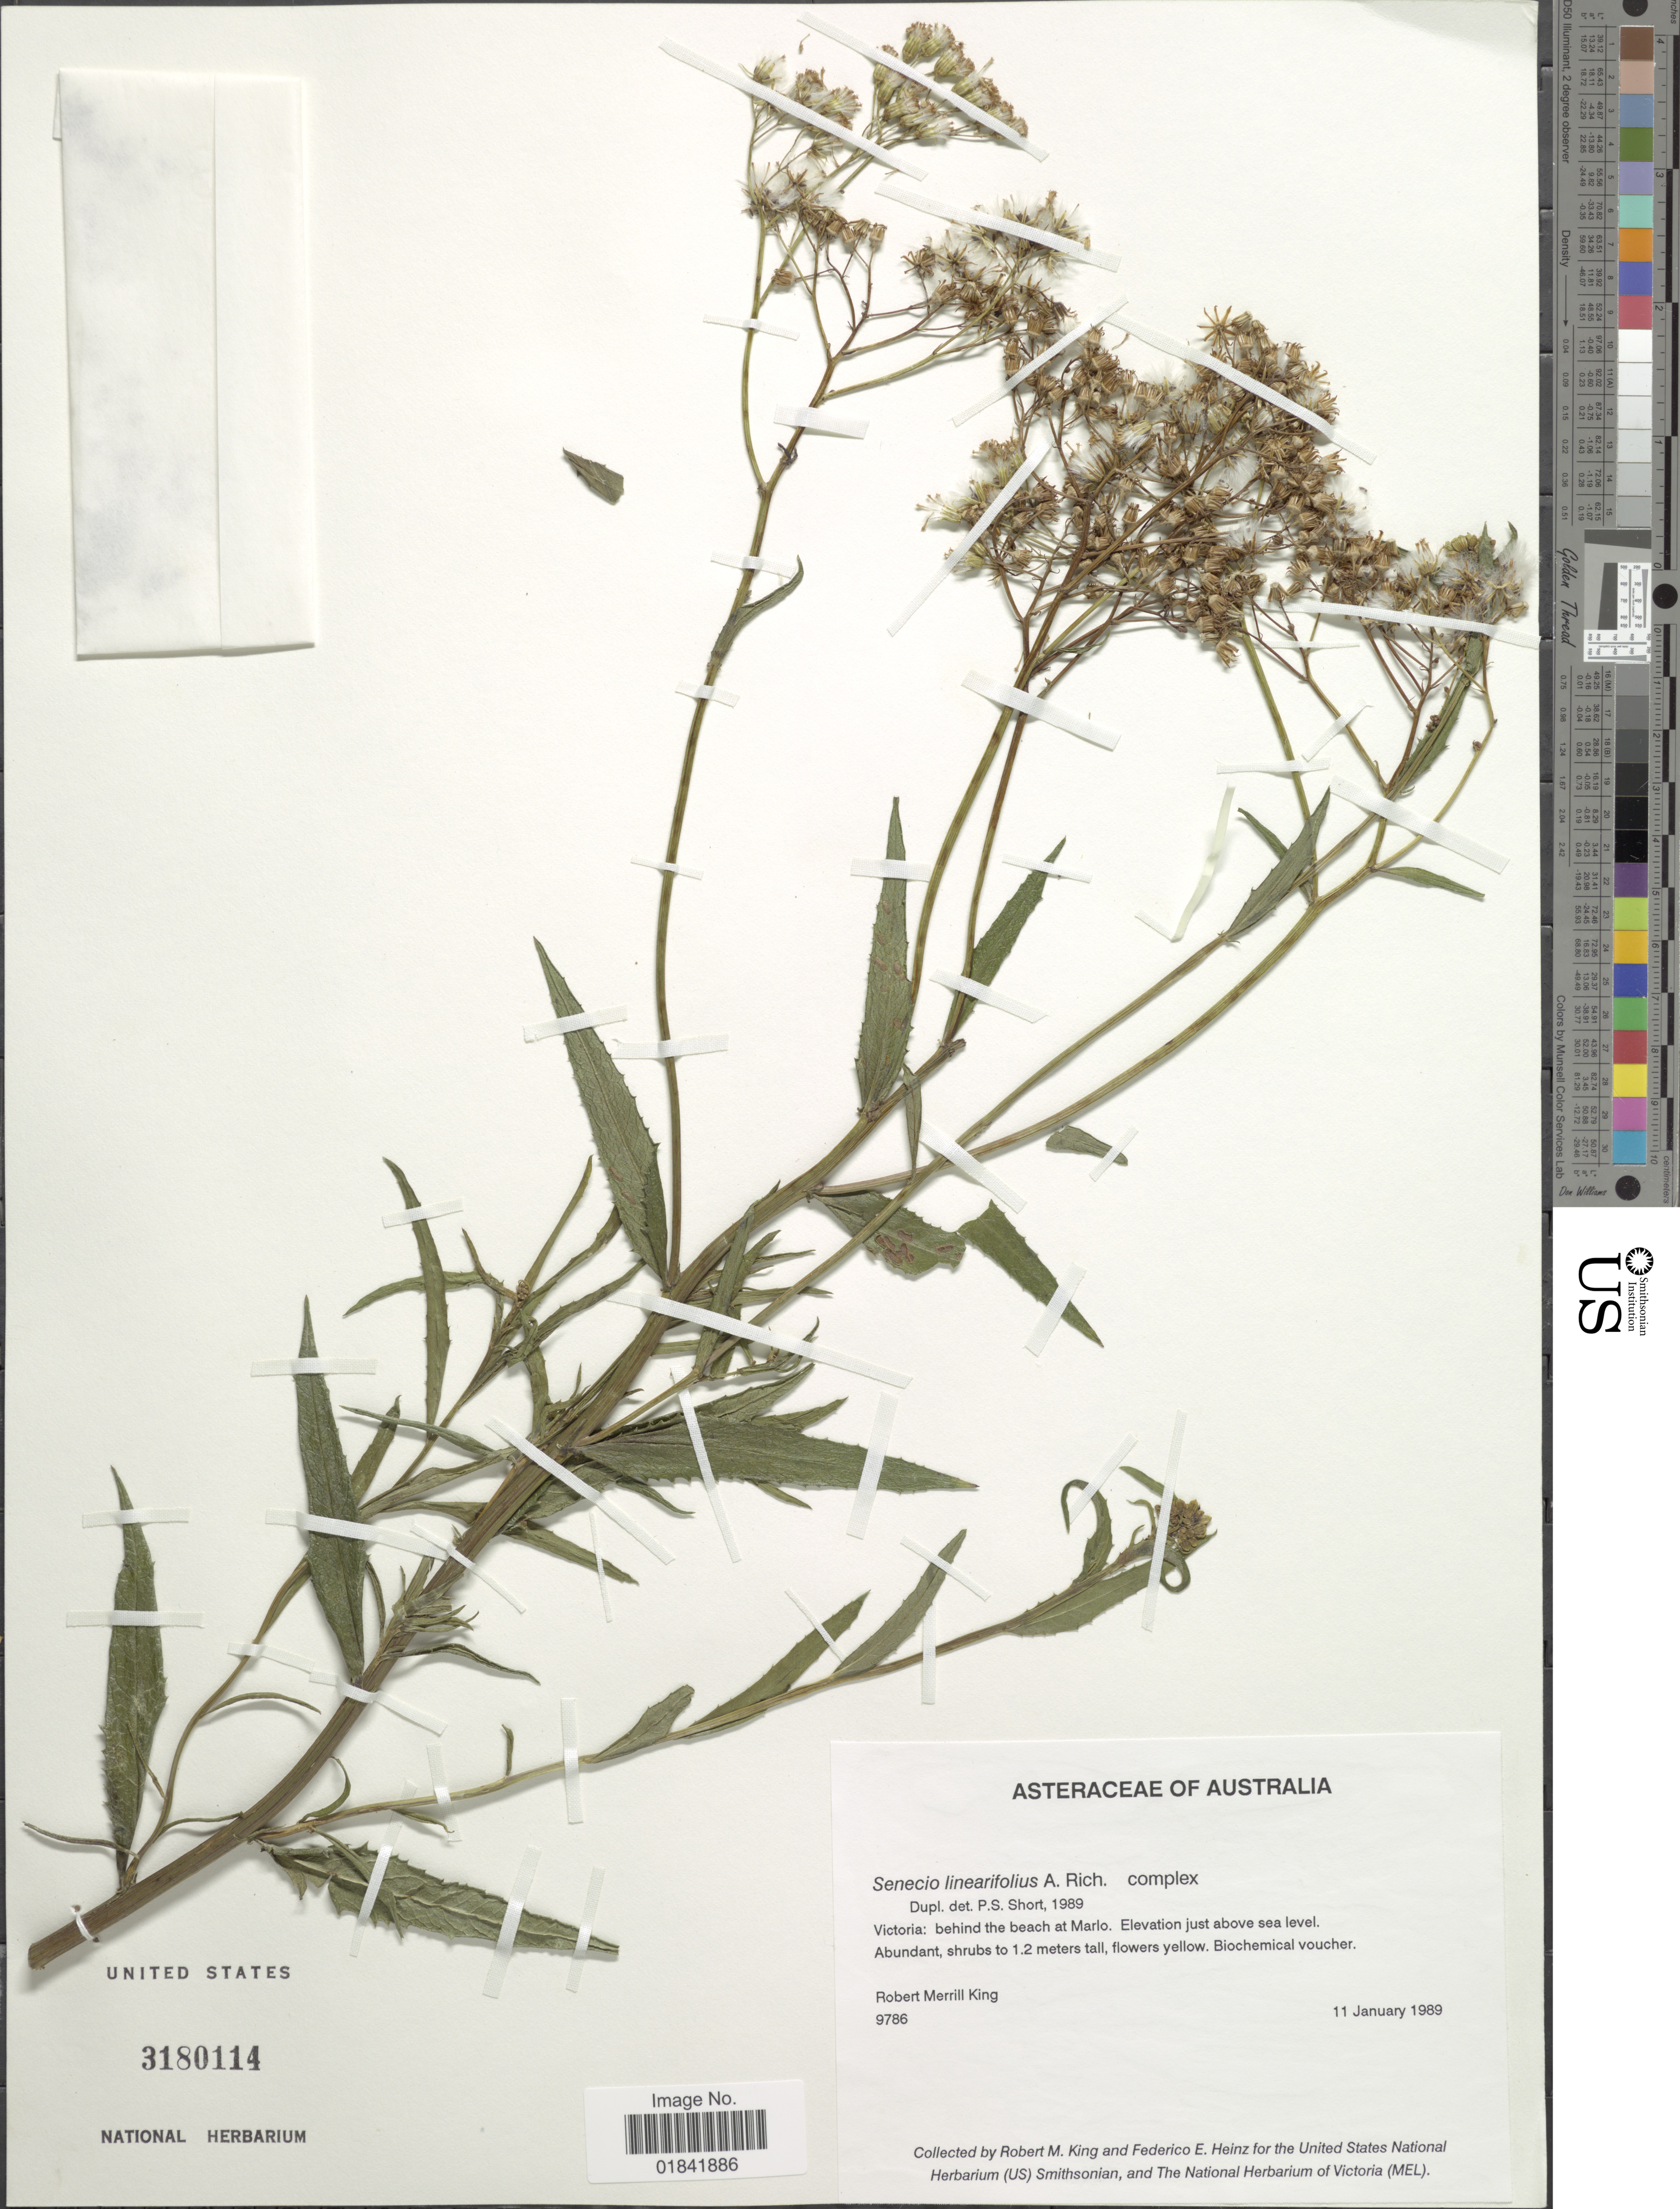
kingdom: Plantae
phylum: Tracheophyta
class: Magnoliopsida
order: Asterales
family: Asteraceae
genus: Senecio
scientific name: Senecio linearifolius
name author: A. Rich.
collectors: R. M. King & F. Heinz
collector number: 9786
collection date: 1989-01-11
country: Australia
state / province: Victoria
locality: Victoria: behind the beach at Mario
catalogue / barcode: US 3180114